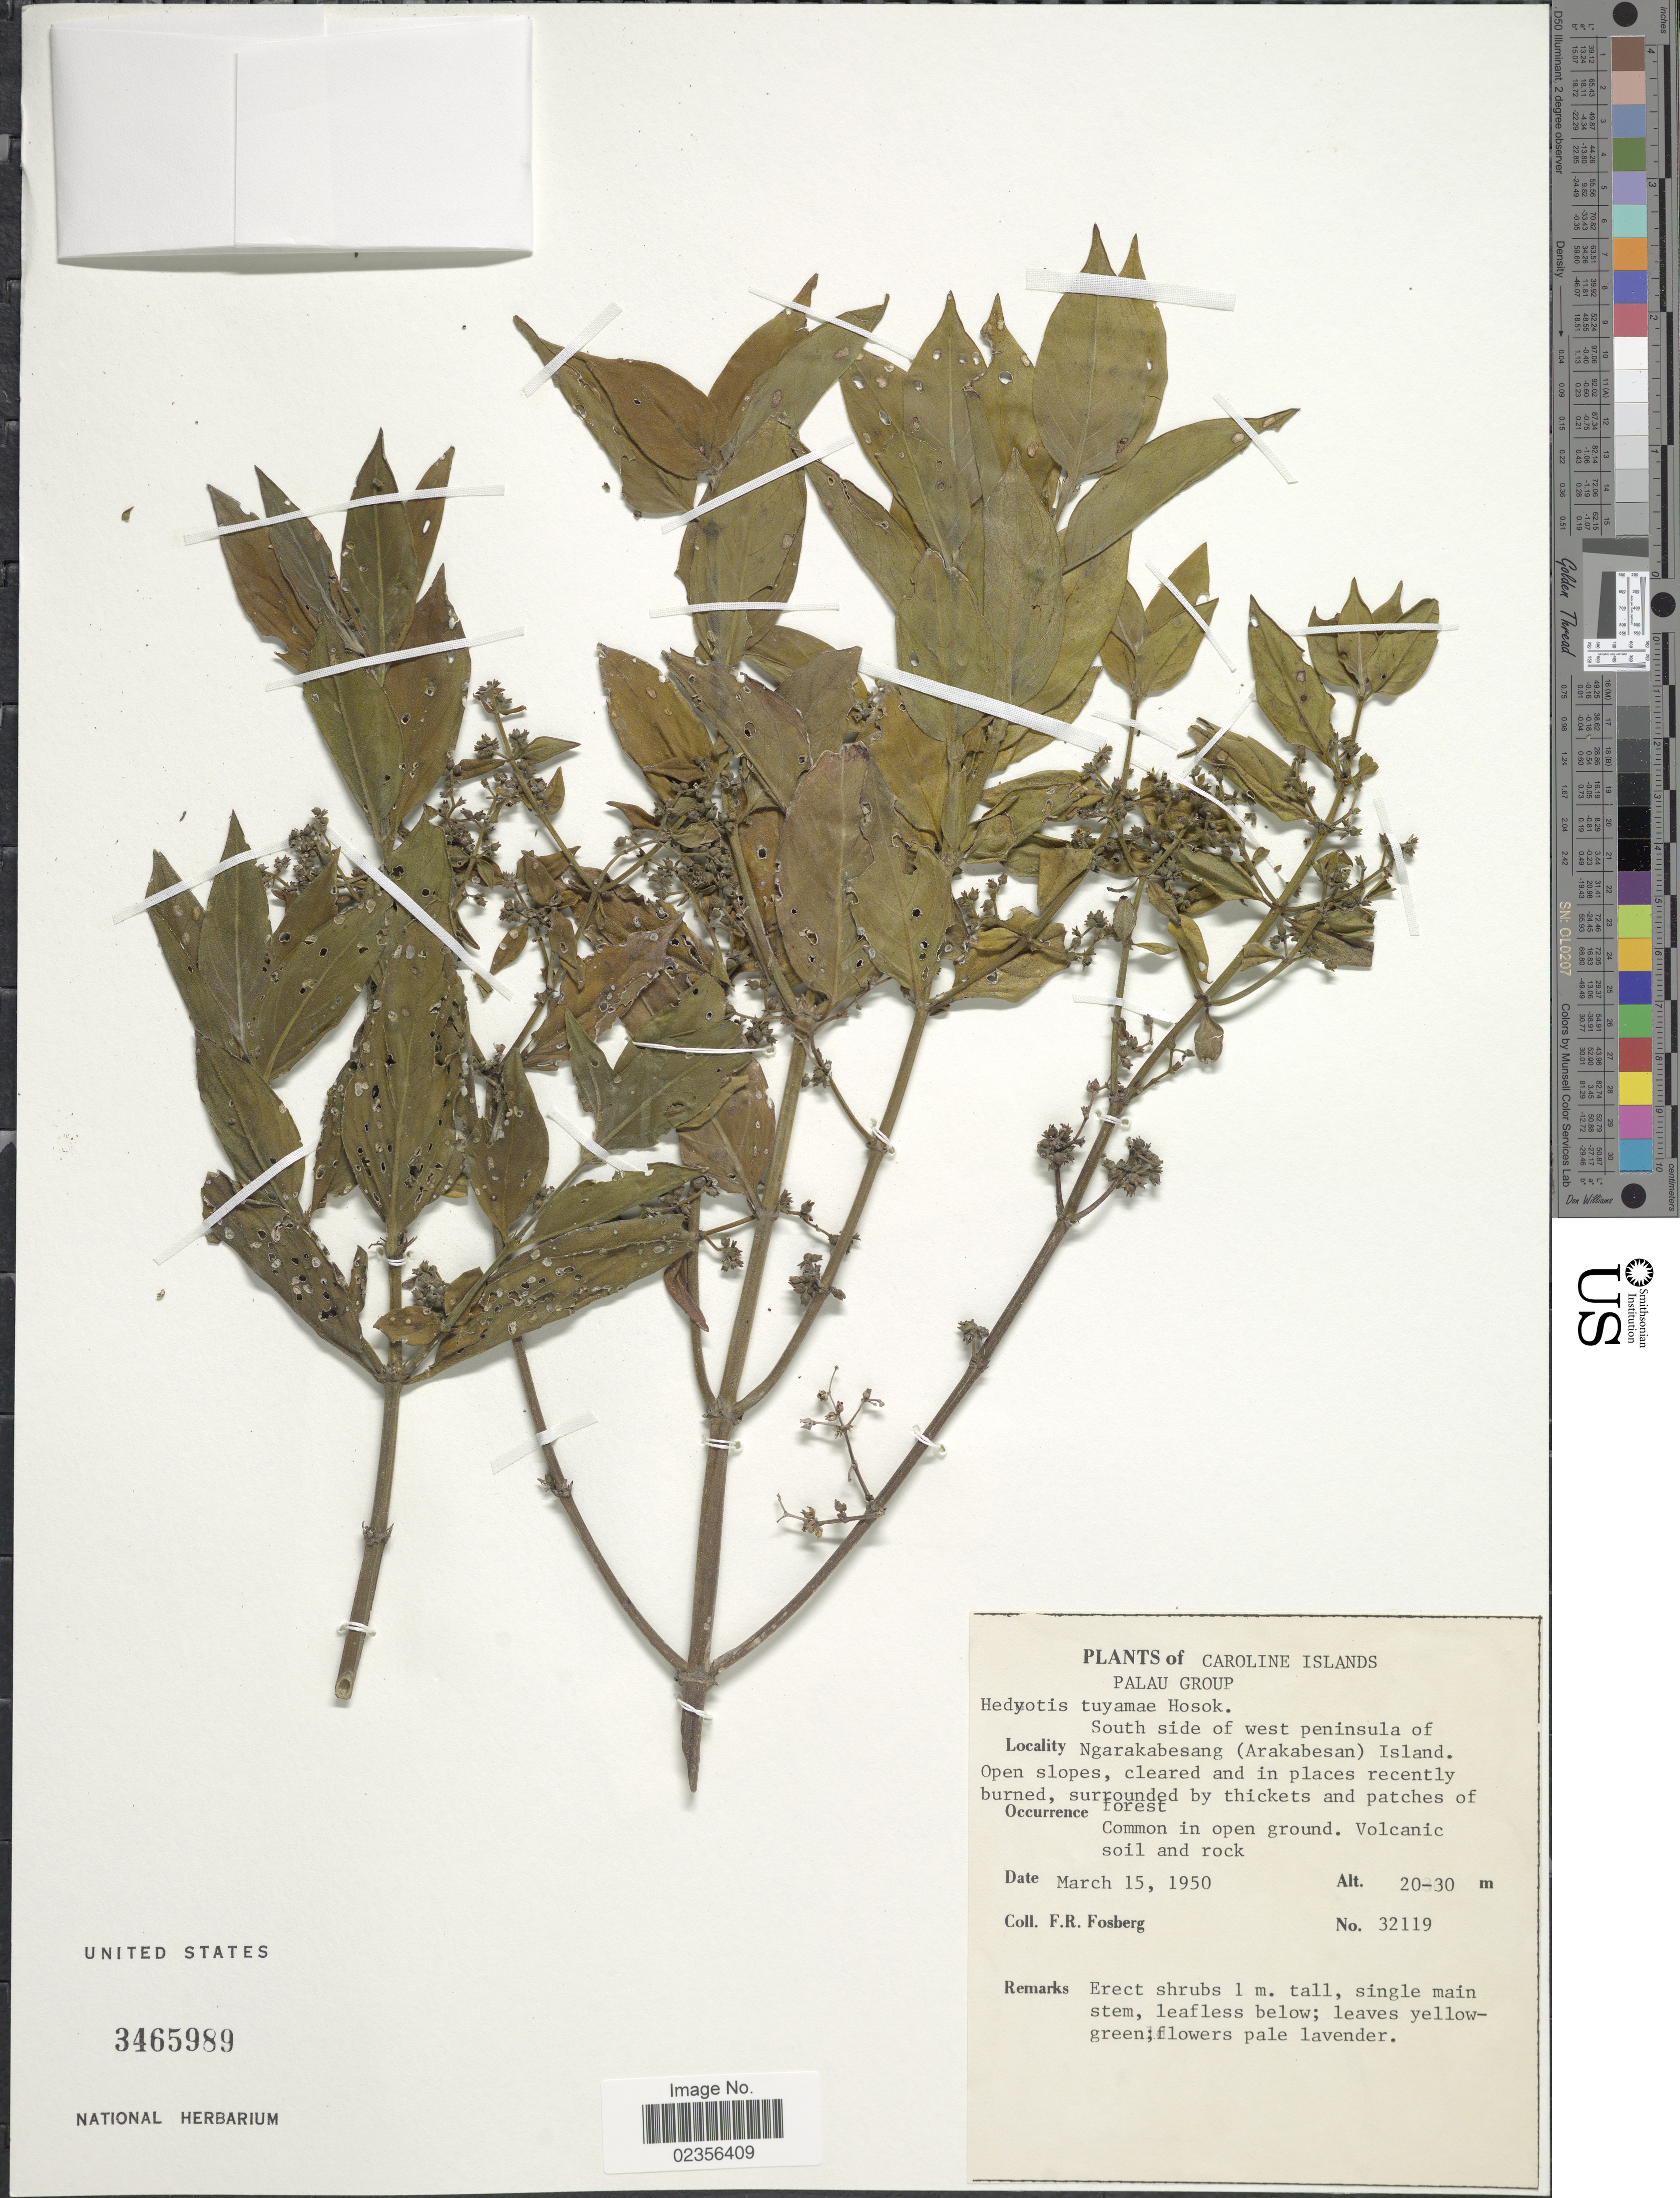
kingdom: Plantae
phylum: Tracheophyta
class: Magnoliopsida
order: Gentianales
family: Rubiaceae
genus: Hedyotis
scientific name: Hedyotis tuyamae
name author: Hosok.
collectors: F. R. Fosberg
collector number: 32119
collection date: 1950-03-15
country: Palau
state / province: Koror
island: Ngerekebesang [Arakabesan]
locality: Caroline Islands, Palau Group, South side of west peninsula of Ngarakabesang (Arakabesan) Island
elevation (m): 20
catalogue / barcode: US 3465989